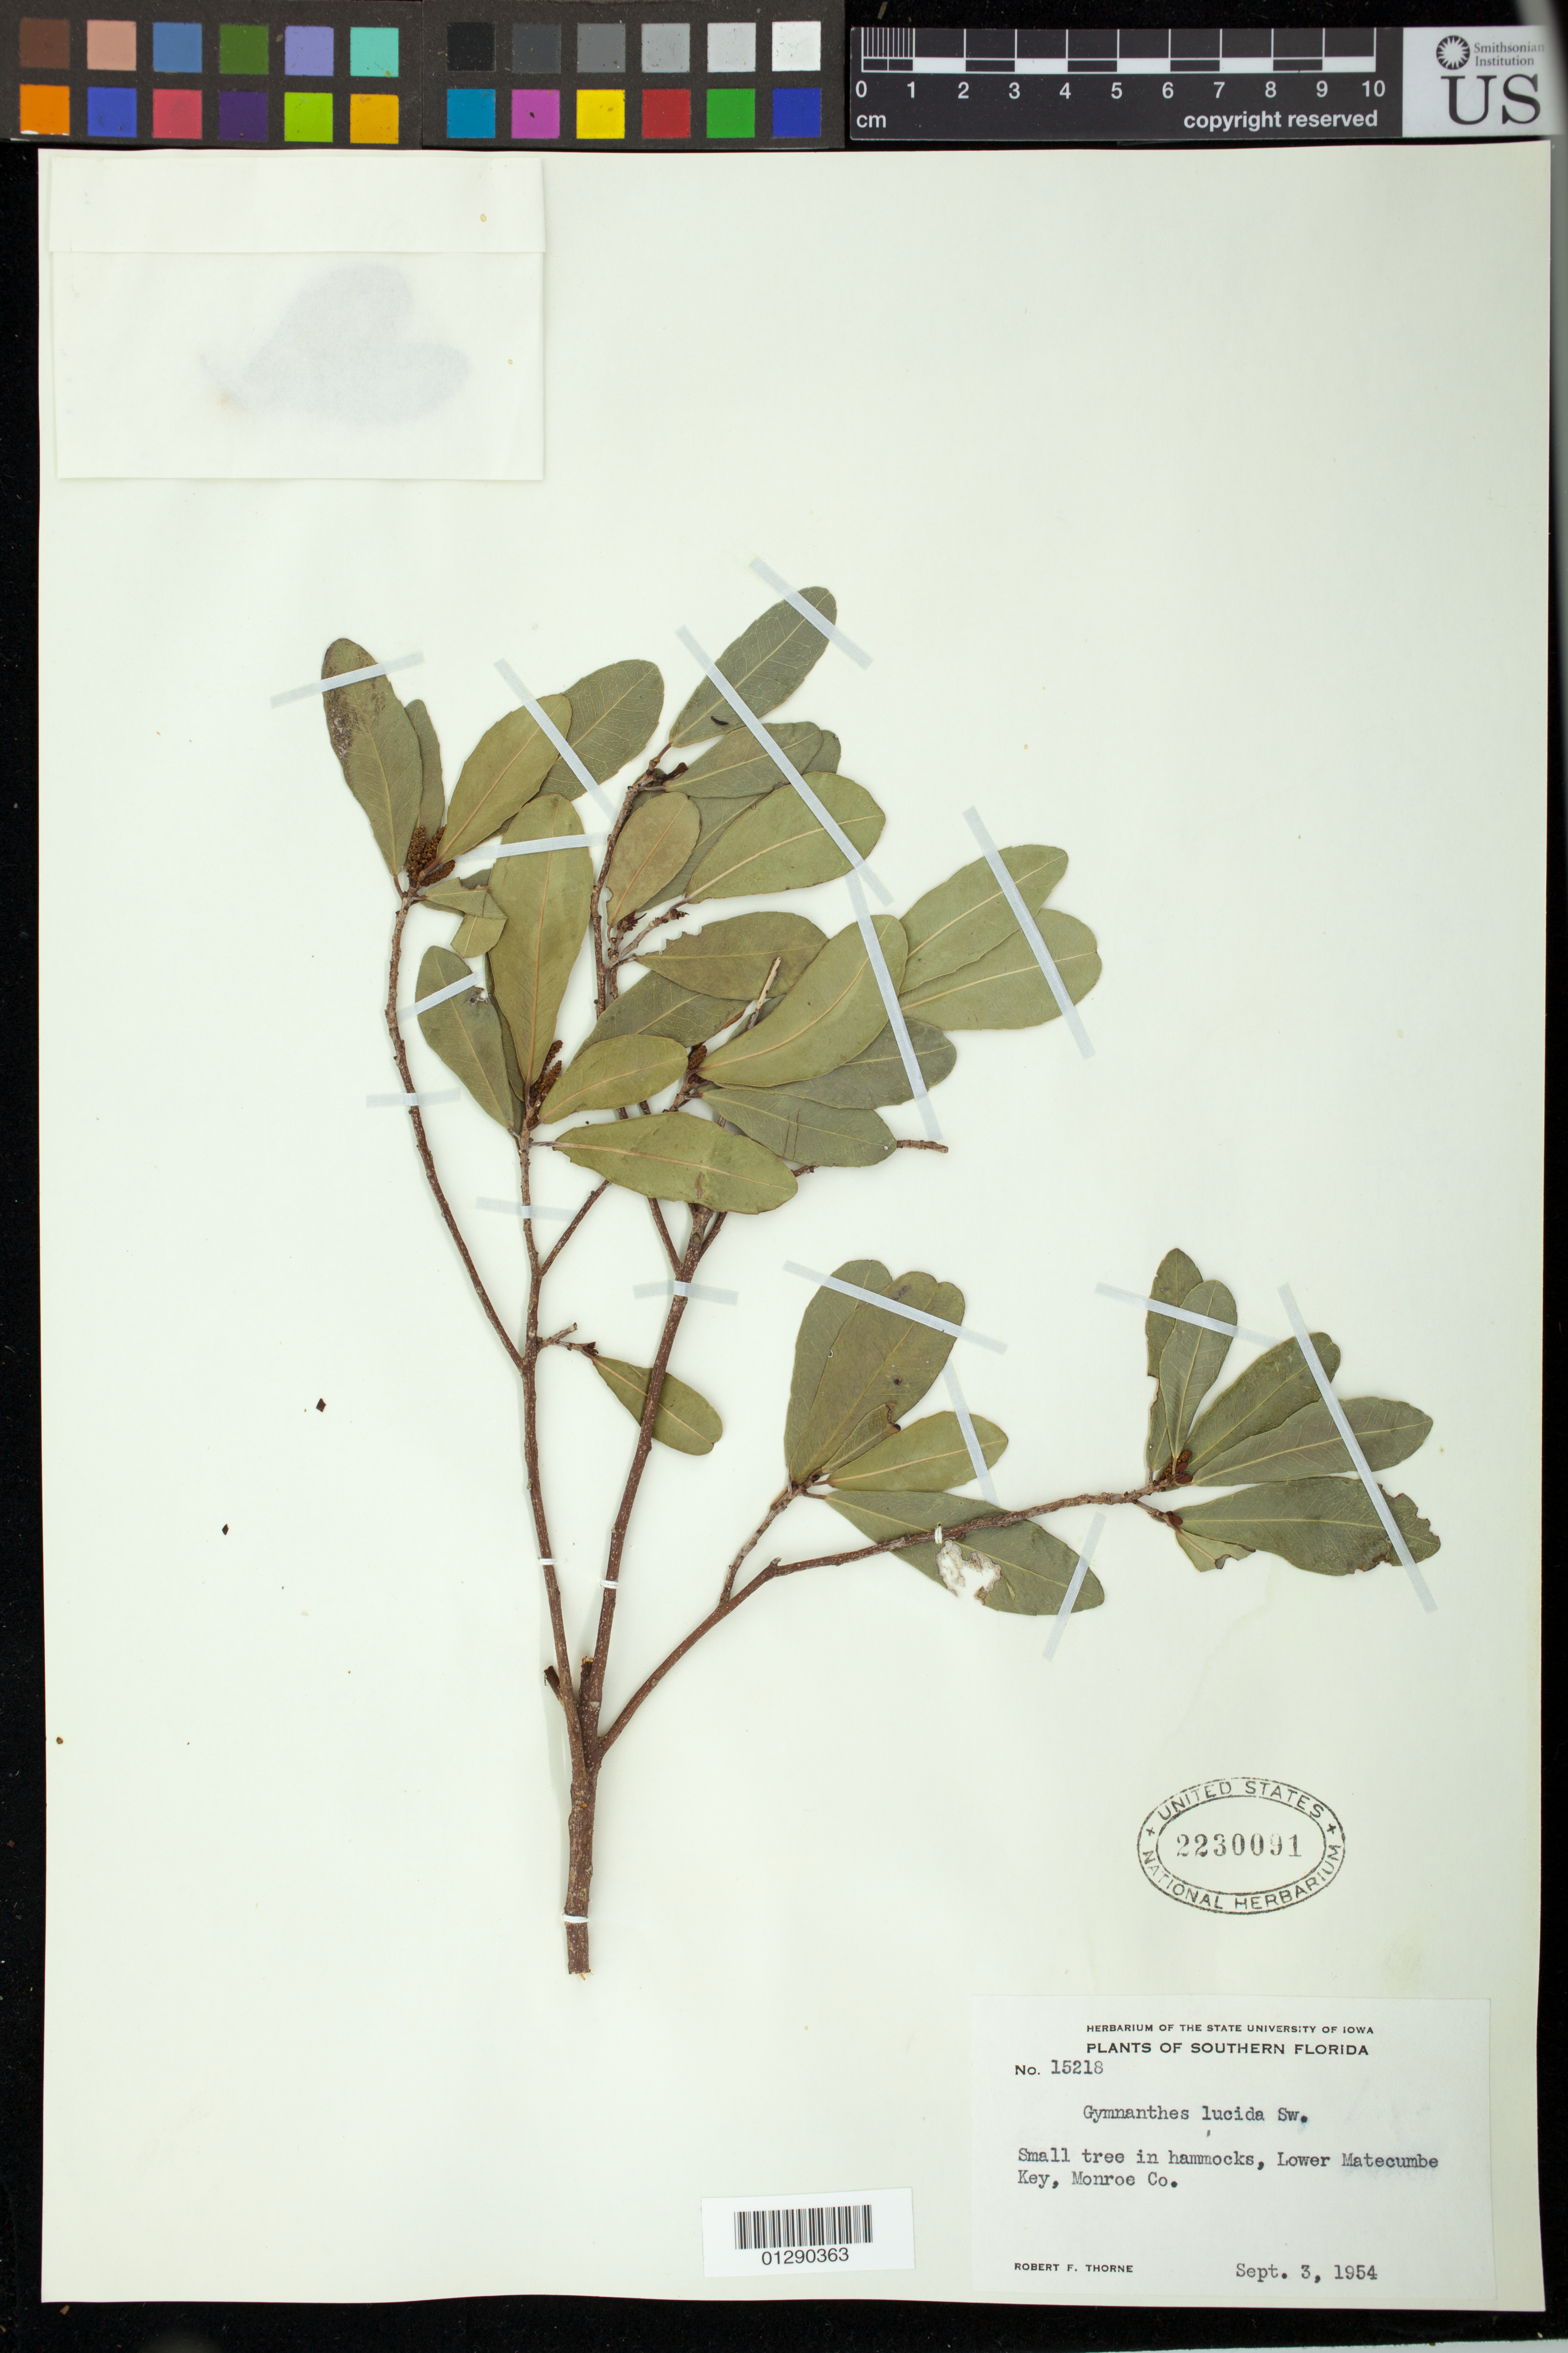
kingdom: Plantae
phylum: Tracheophyta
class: Magnoliopsida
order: Malpighiales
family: Euphorbiaceae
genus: Gymnanthes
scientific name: Gymnanthes lucida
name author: Sw.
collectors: R. F. Thorne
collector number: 15218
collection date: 1954-09-03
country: United States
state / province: Florida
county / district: Monroe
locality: Lower Matecumbe Key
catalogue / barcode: US 2230091